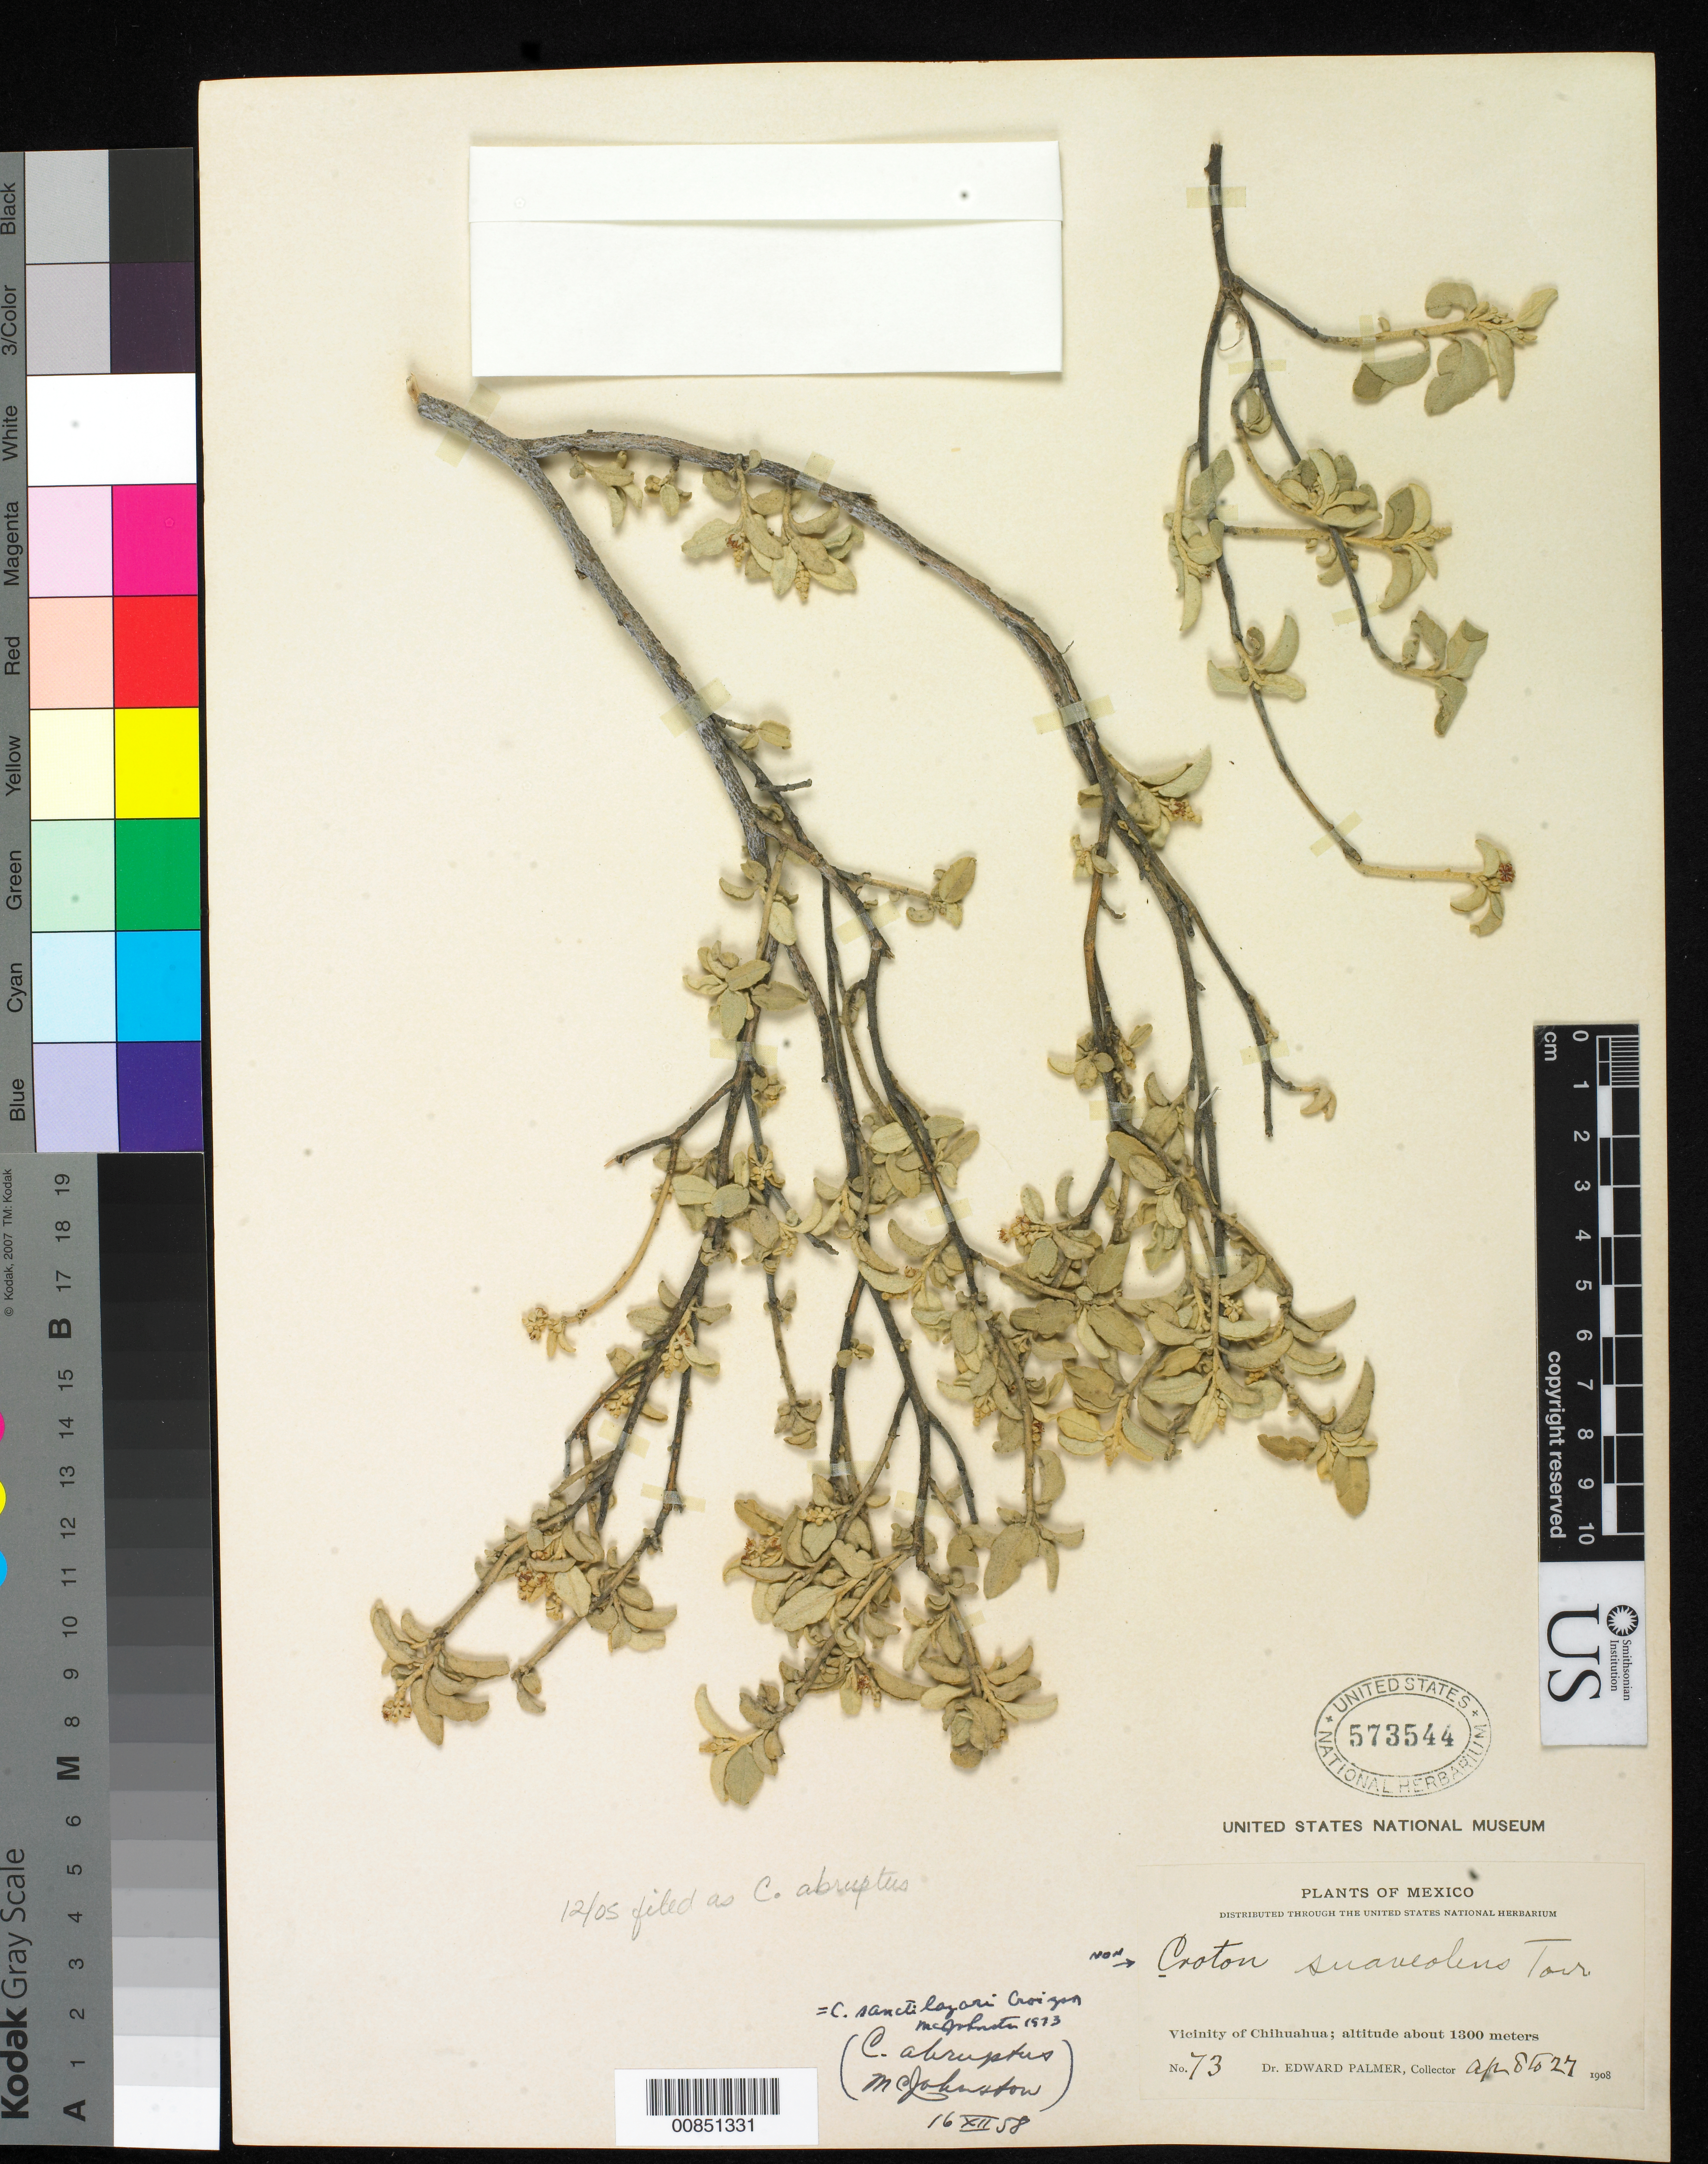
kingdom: Plantae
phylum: Tracheophyta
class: Magnoliopsida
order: Malpighiales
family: Euphorbiaceae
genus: Croton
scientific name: Croton abruptus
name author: M.C. Johnst.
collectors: E. Palmer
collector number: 73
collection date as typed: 08 Apr 1908 to 27 Apr 1908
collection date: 1908-04-08/1908-04-27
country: Mexico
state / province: Chihuahua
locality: Vicinity of Chihuahua.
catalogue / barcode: US 573544